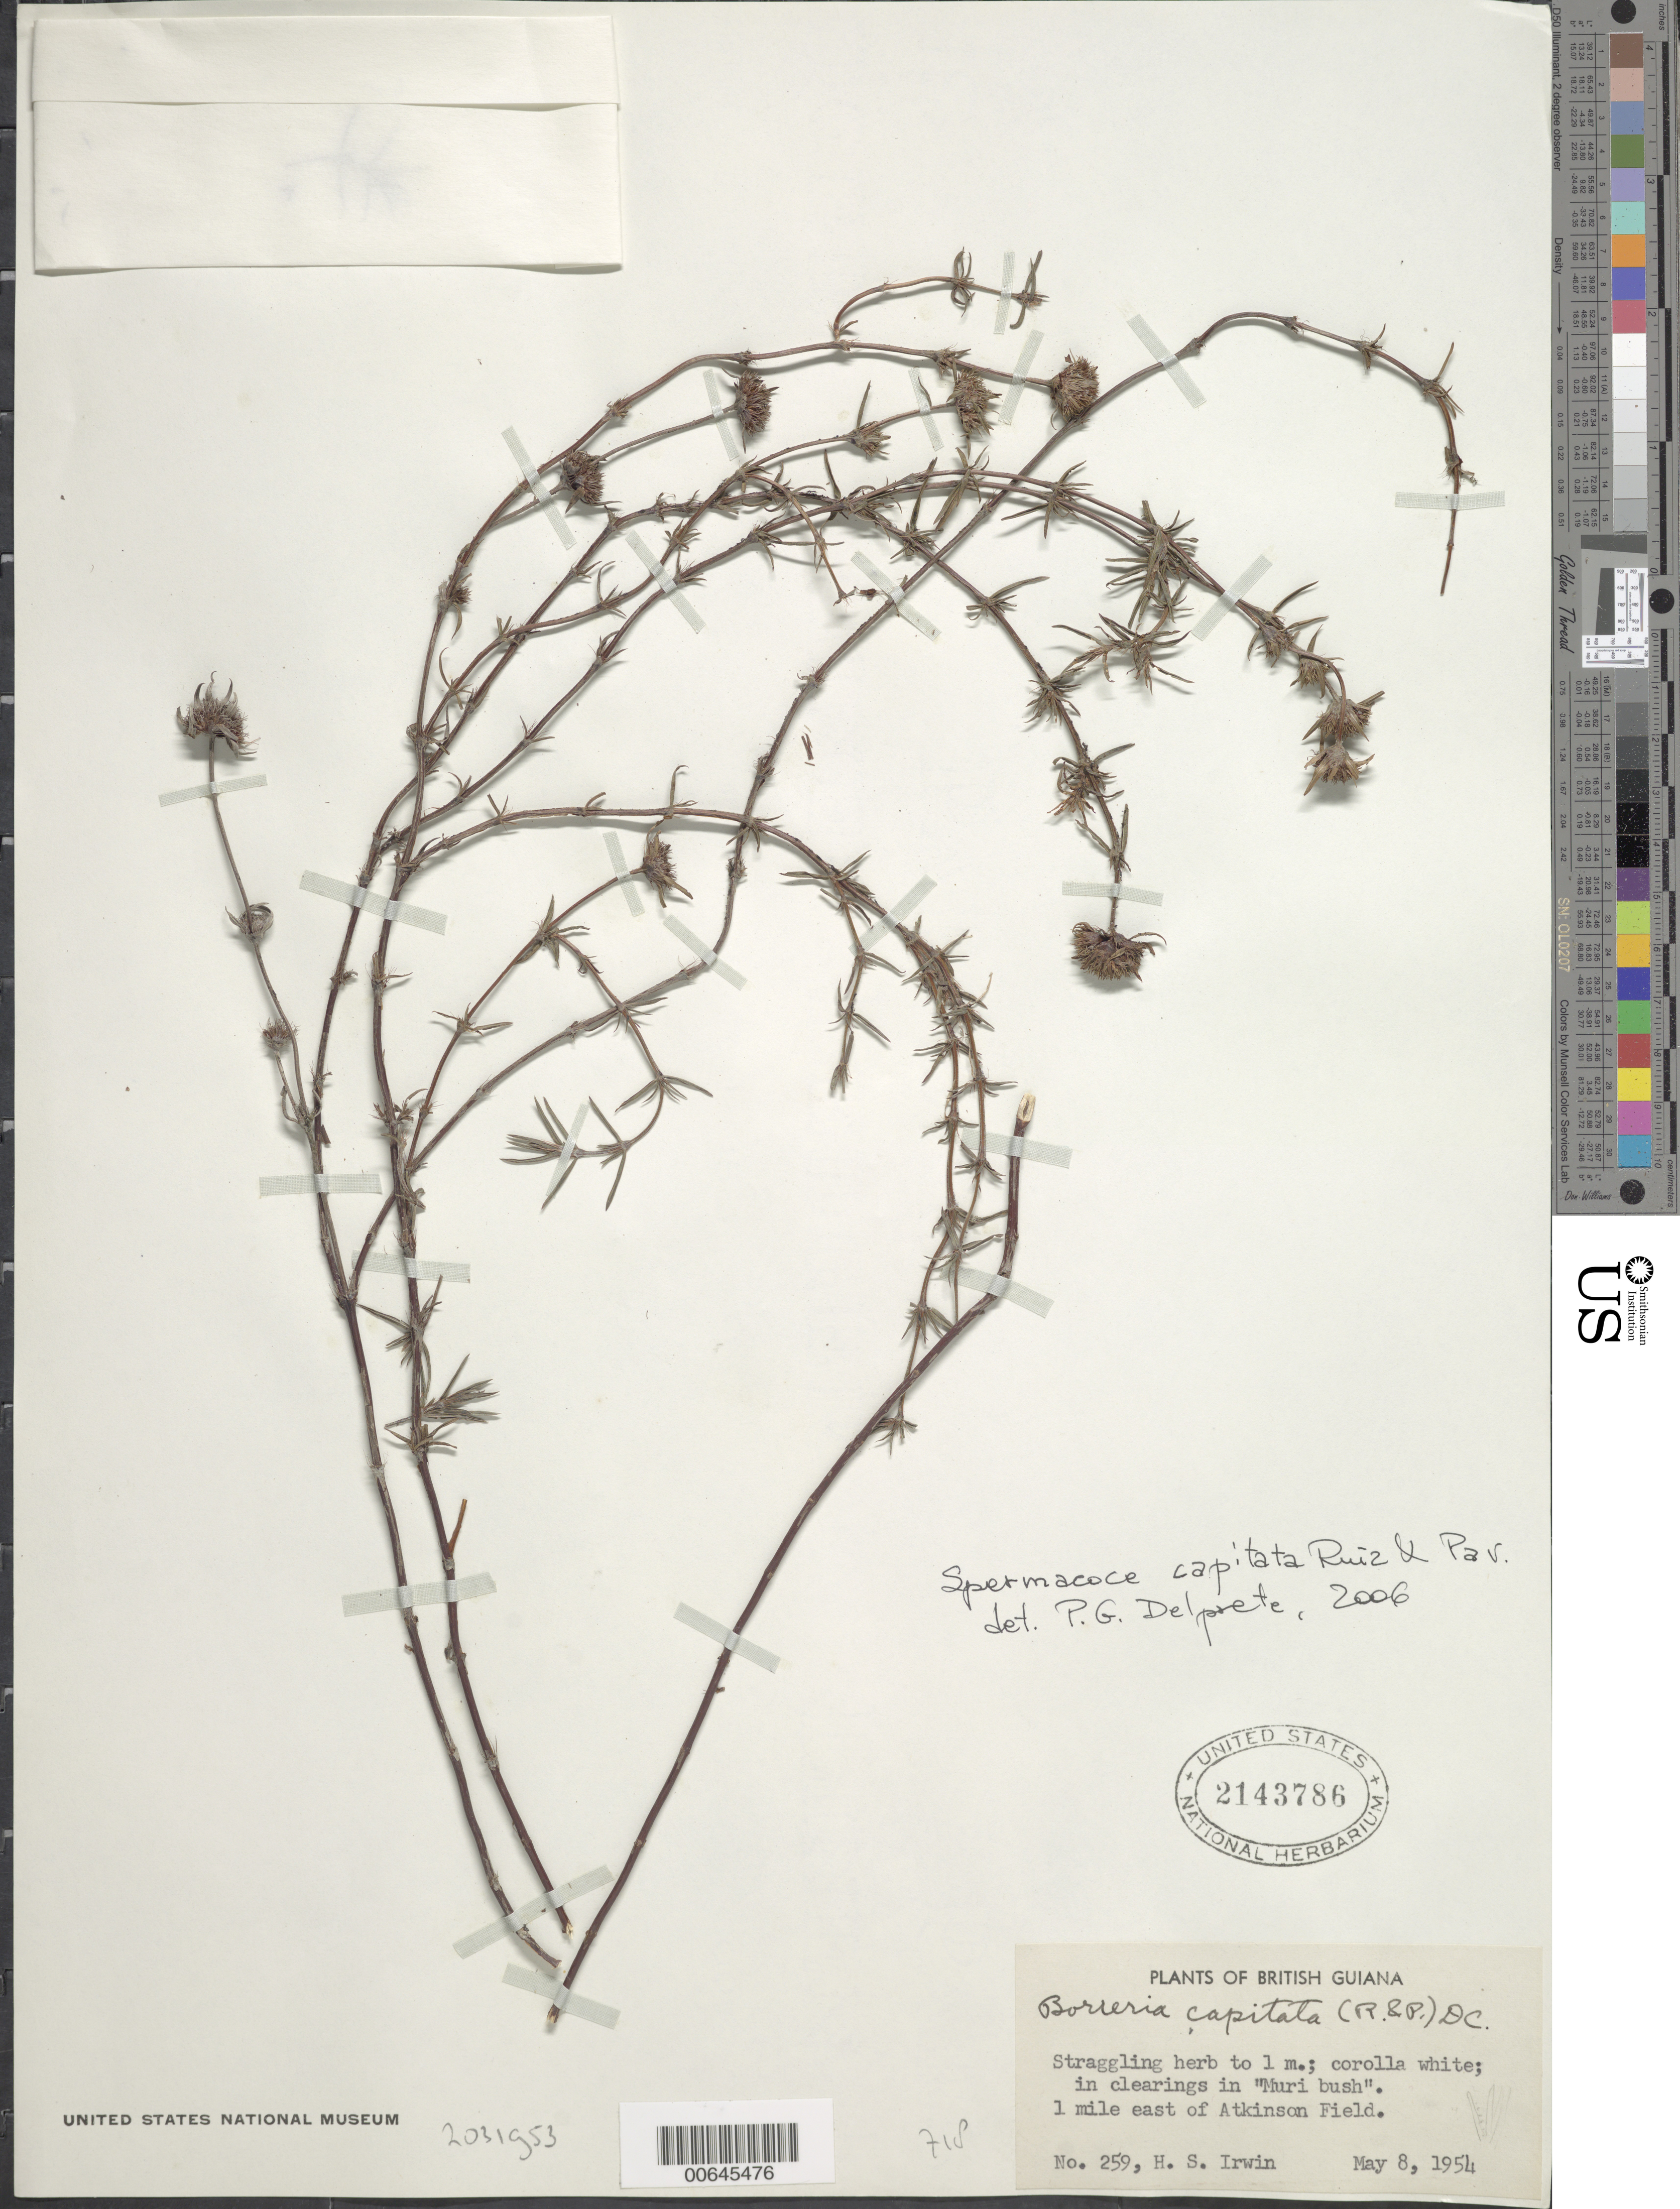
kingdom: Plantae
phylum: Tracheophyta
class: Magnoliopsida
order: Gentianales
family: Rubiaceae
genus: Spermacoce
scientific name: Spermacoce capitata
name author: Ruiz & Pav.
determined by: Delprete, P. G., Herb. de Guyane Cay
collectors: H. Irwin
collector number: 259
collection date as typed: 8-May-54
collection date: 1954-05-08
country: Guyana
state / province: Demerara-Mahaica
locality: Atkinson Field, 1 mi. E of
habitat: Clearings in "Muri bush"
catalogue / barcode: US 2143786